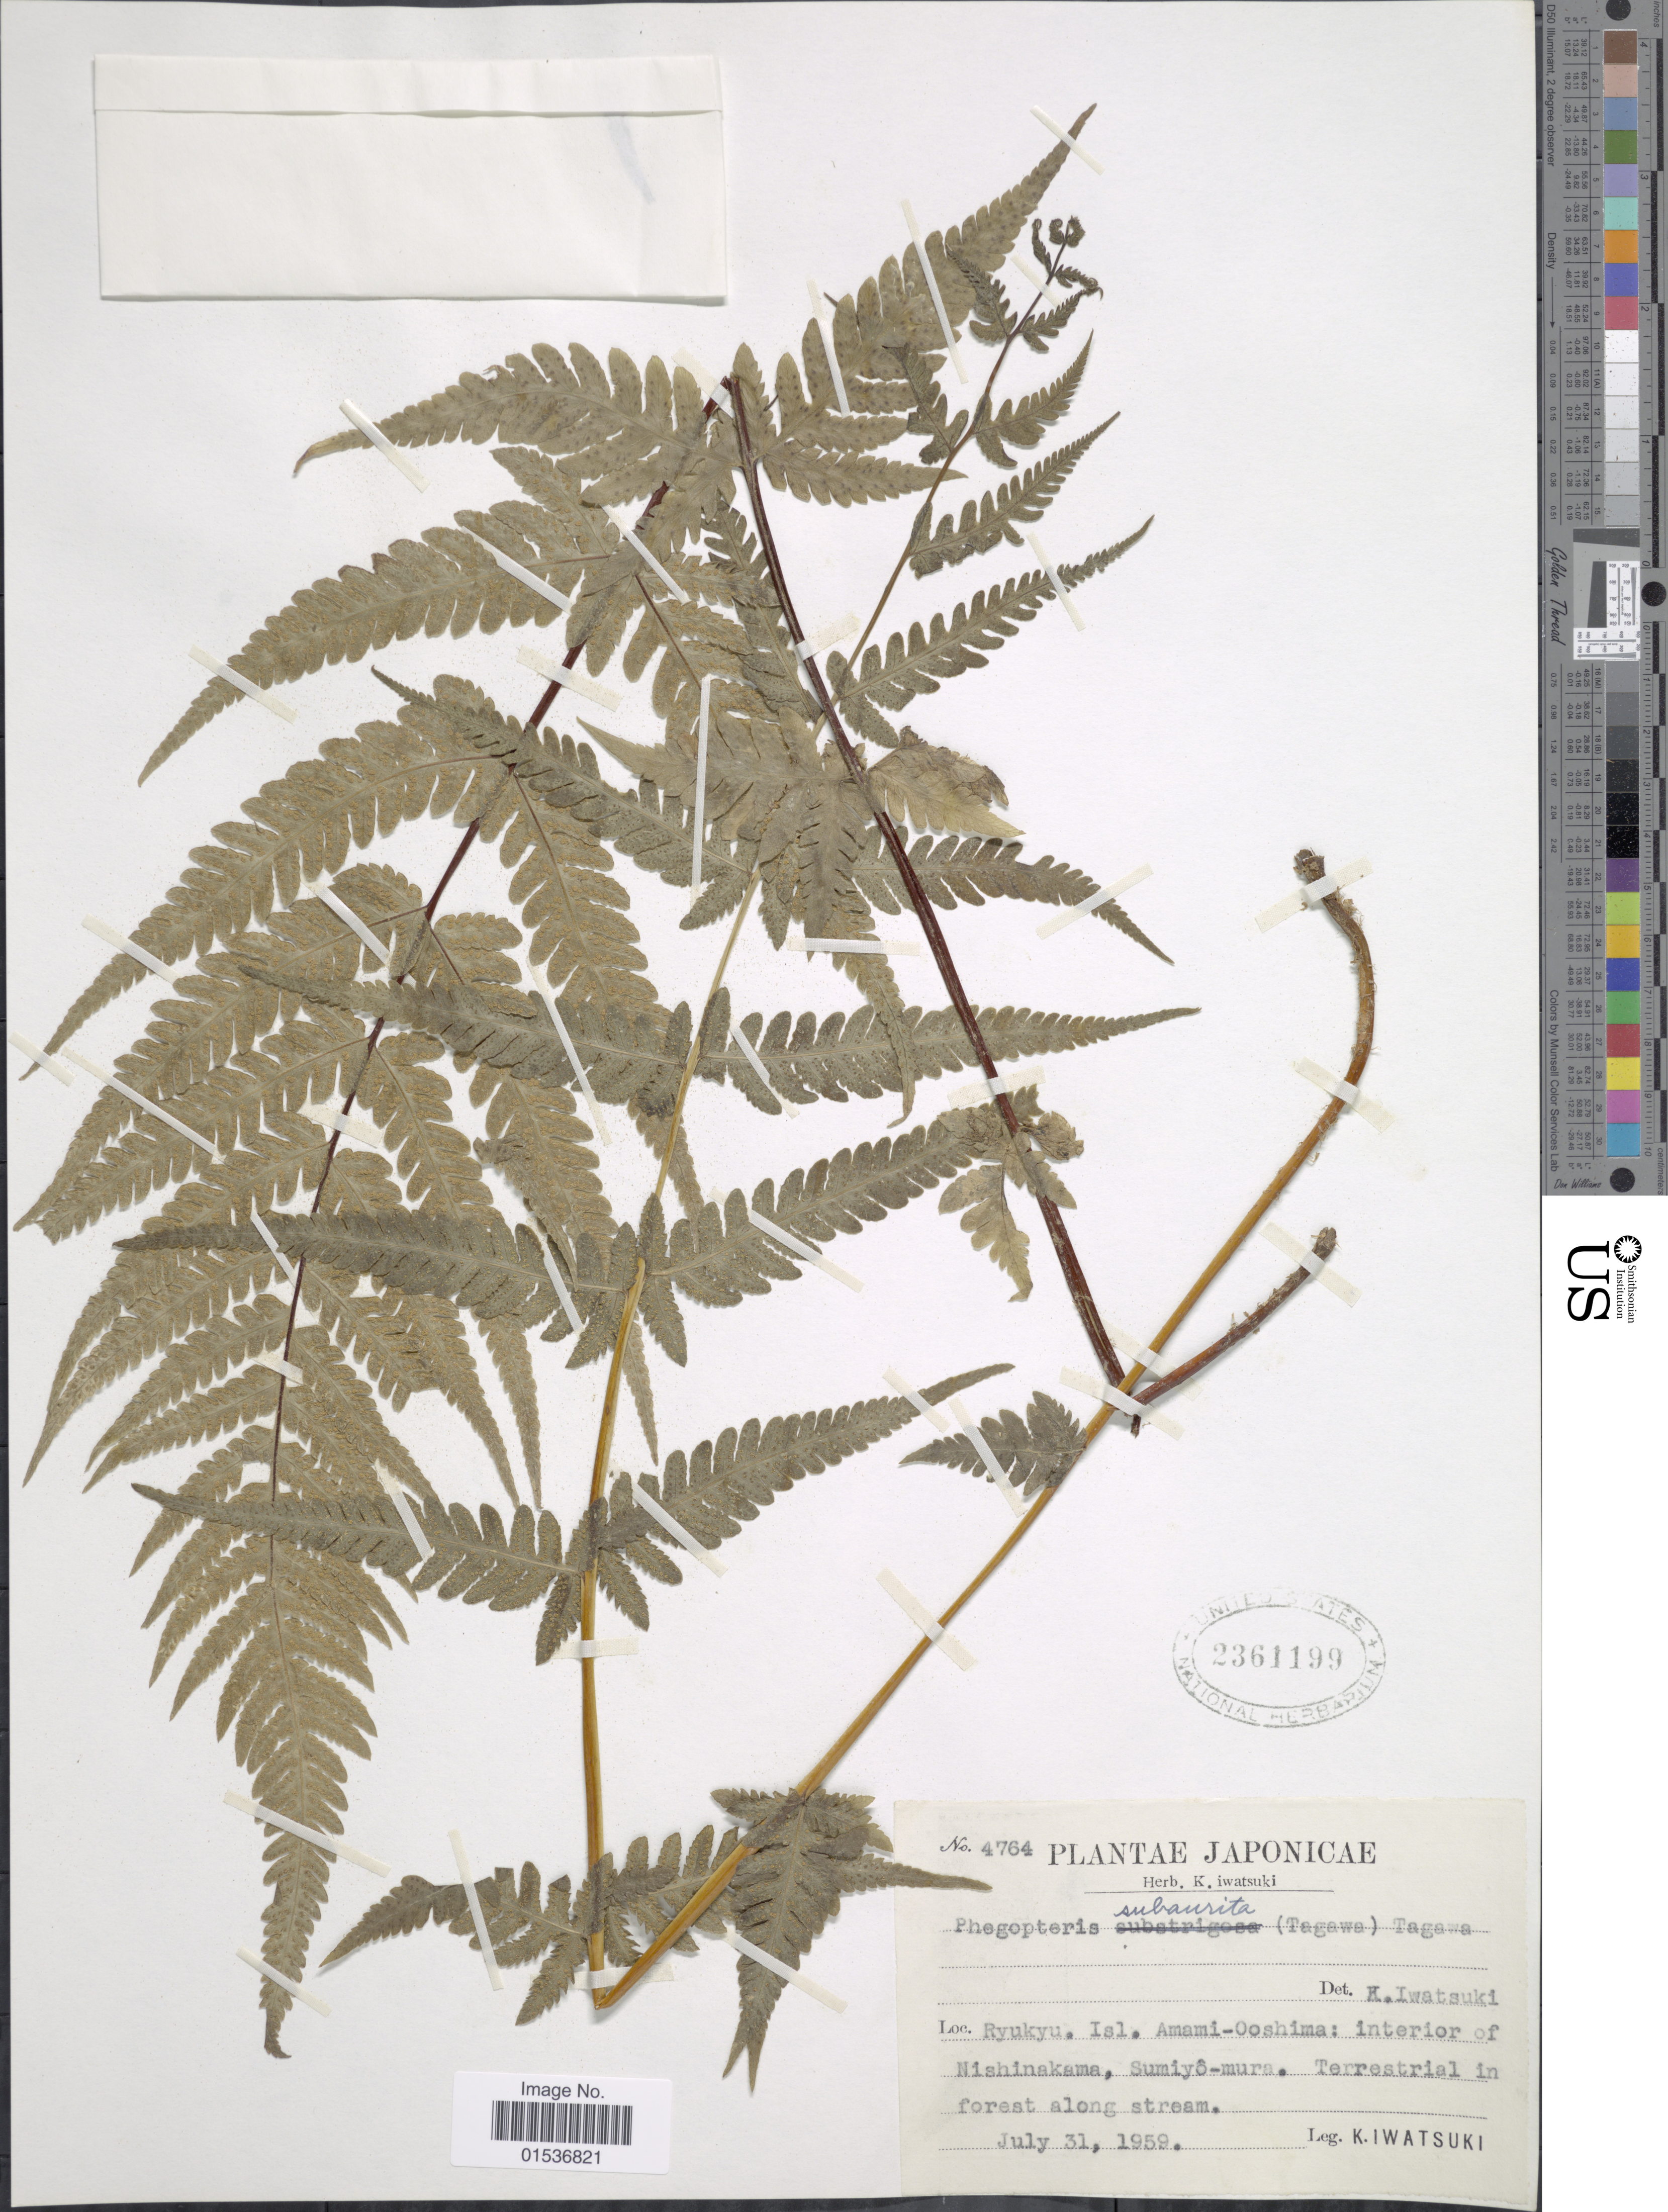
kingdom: Plantae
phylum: Tracheophyta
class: Polypodiopsida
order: Polypodiales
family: Thelypteridaceae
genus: Pseudophegopteris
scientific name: Pseudophegopteris subaurita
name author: (Tagawa) Ching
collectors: K. Iwatsuki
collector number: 4764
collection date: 1959-07-31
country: Japan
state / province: Okinawa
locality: Japonicae, Ryukyu. Isl. Amami-Ooshima: interior of Nishinakama, Sumiyo-mura.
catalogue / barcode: US 2361199